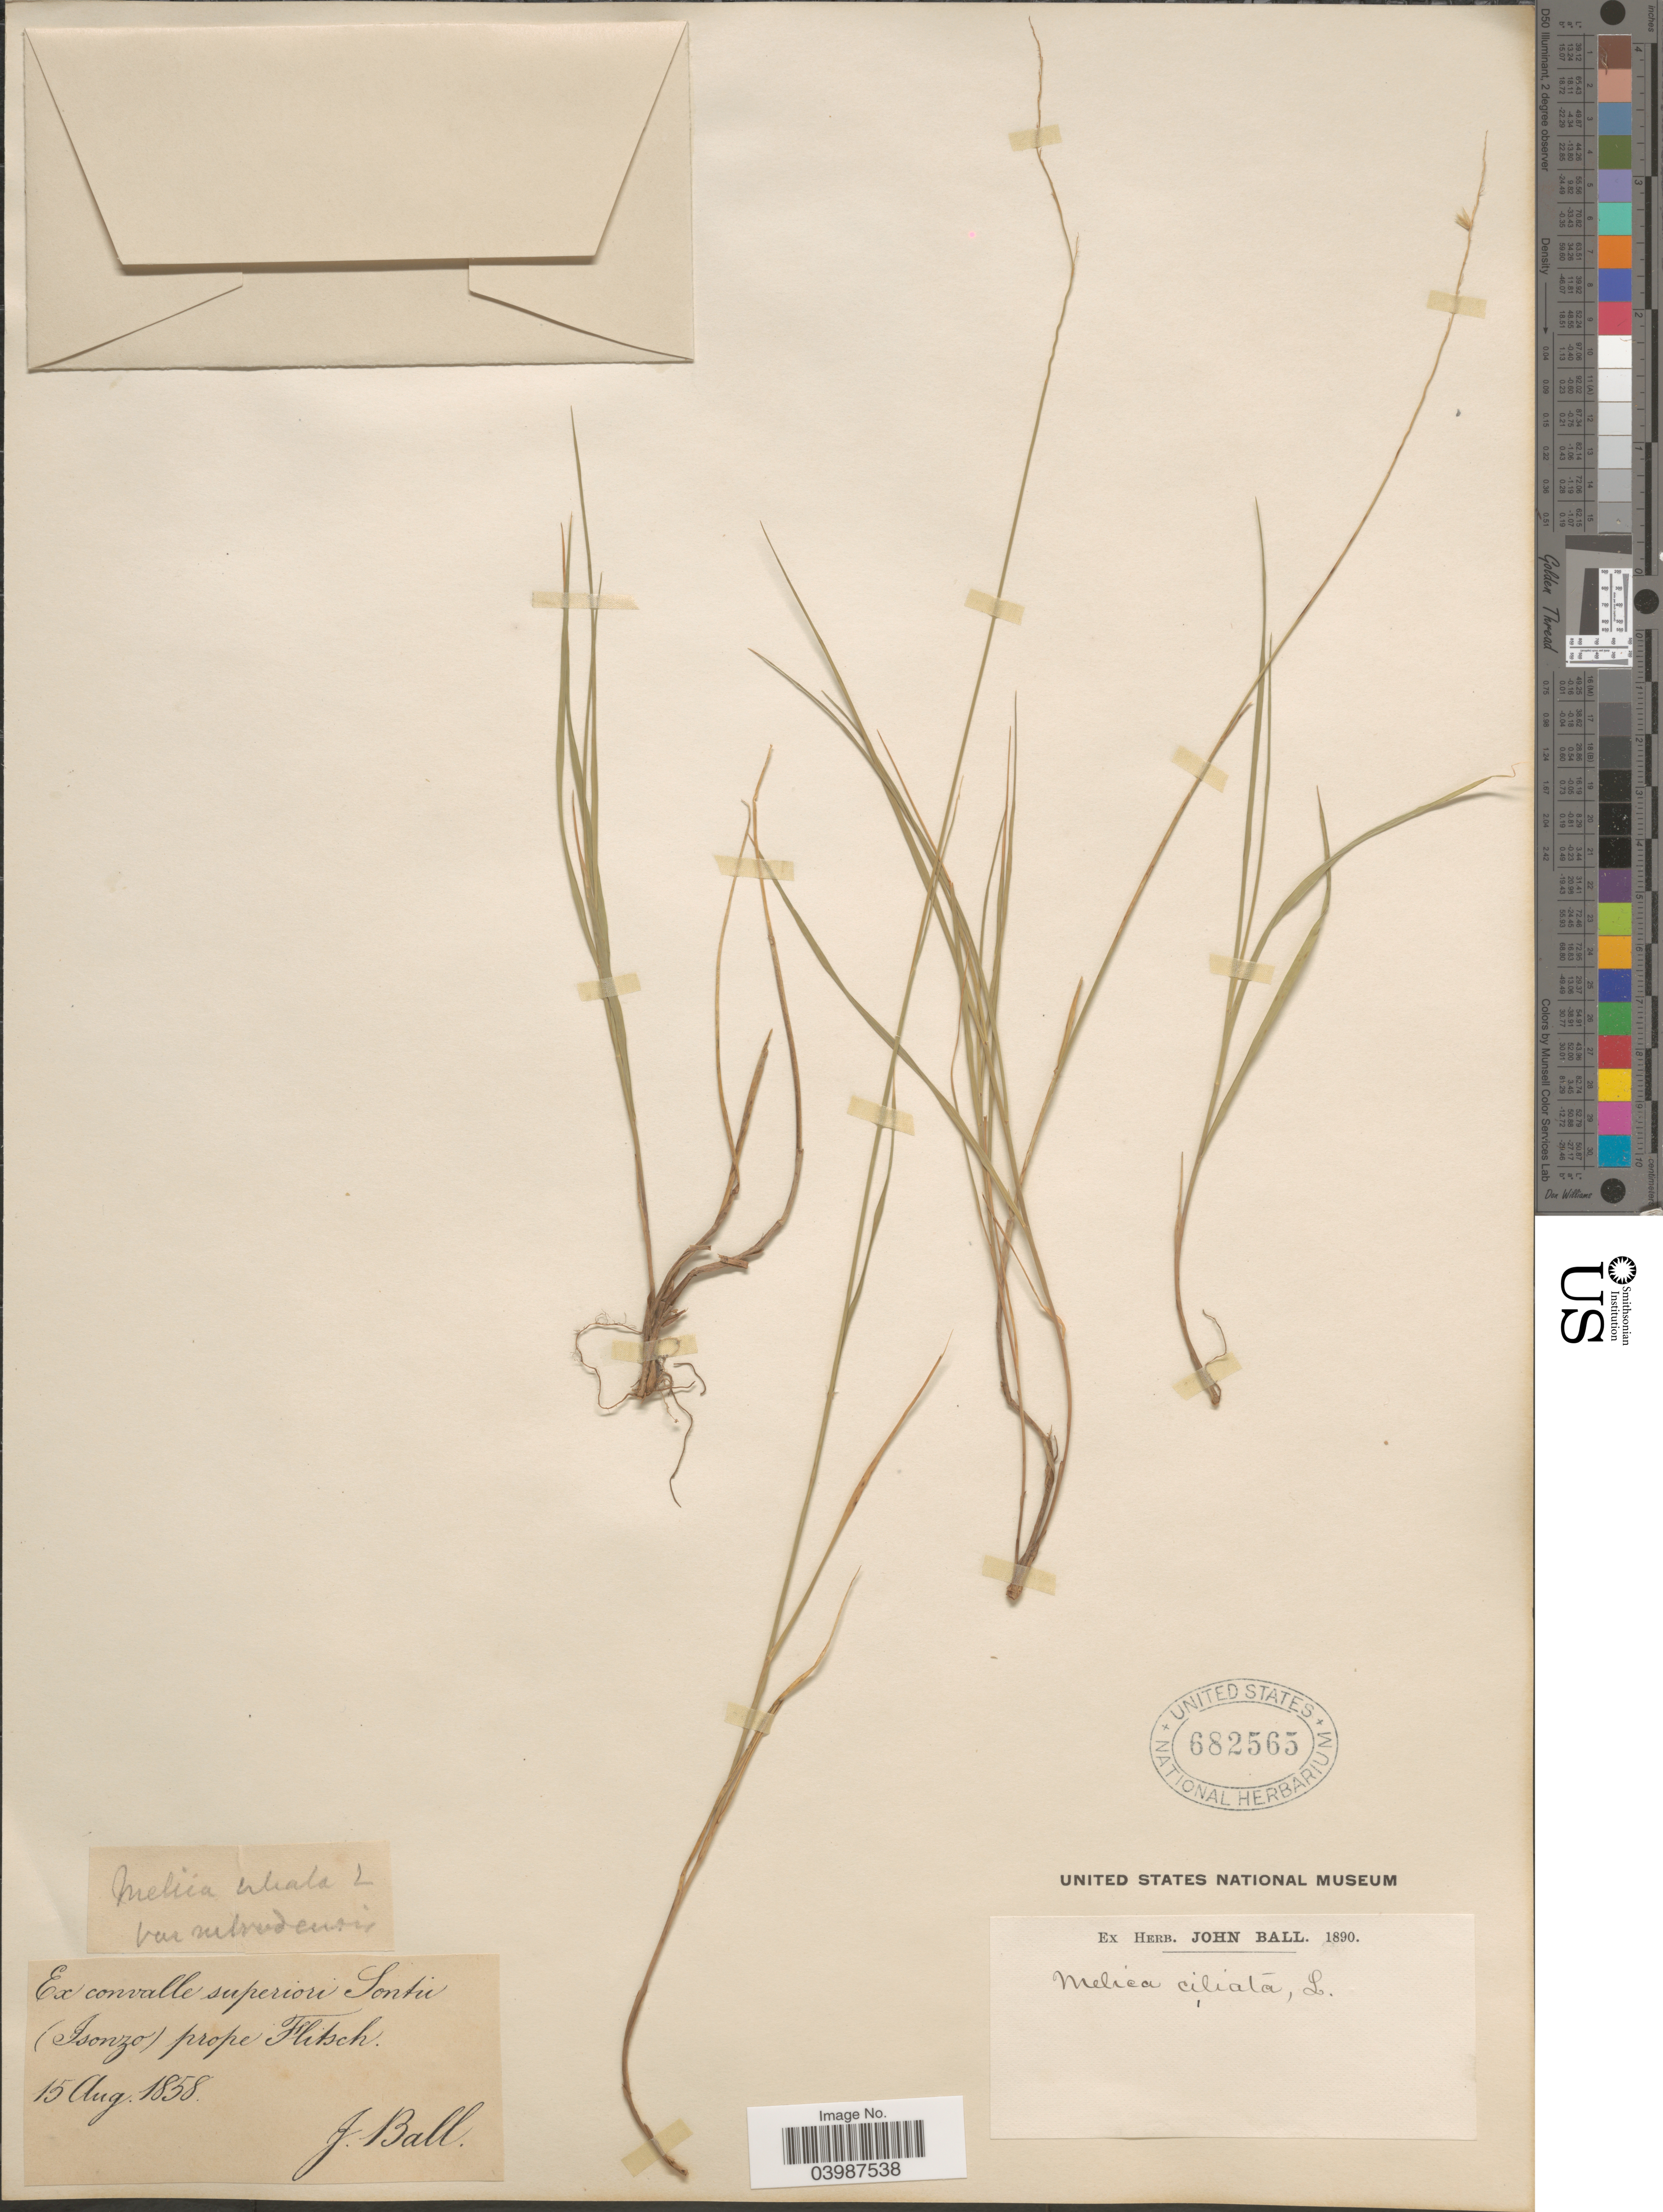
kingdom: Plantae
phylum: Tracheophyta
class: Liliopsida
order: Poales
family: Poaceae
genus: Melica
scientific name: Melica ciliata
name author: L.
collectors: J. Ball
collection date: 1858-08-15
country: Slovenia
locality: Ex convalle superiori Sontii (Isonzo) prope Flitsch.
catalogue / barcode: US 682565